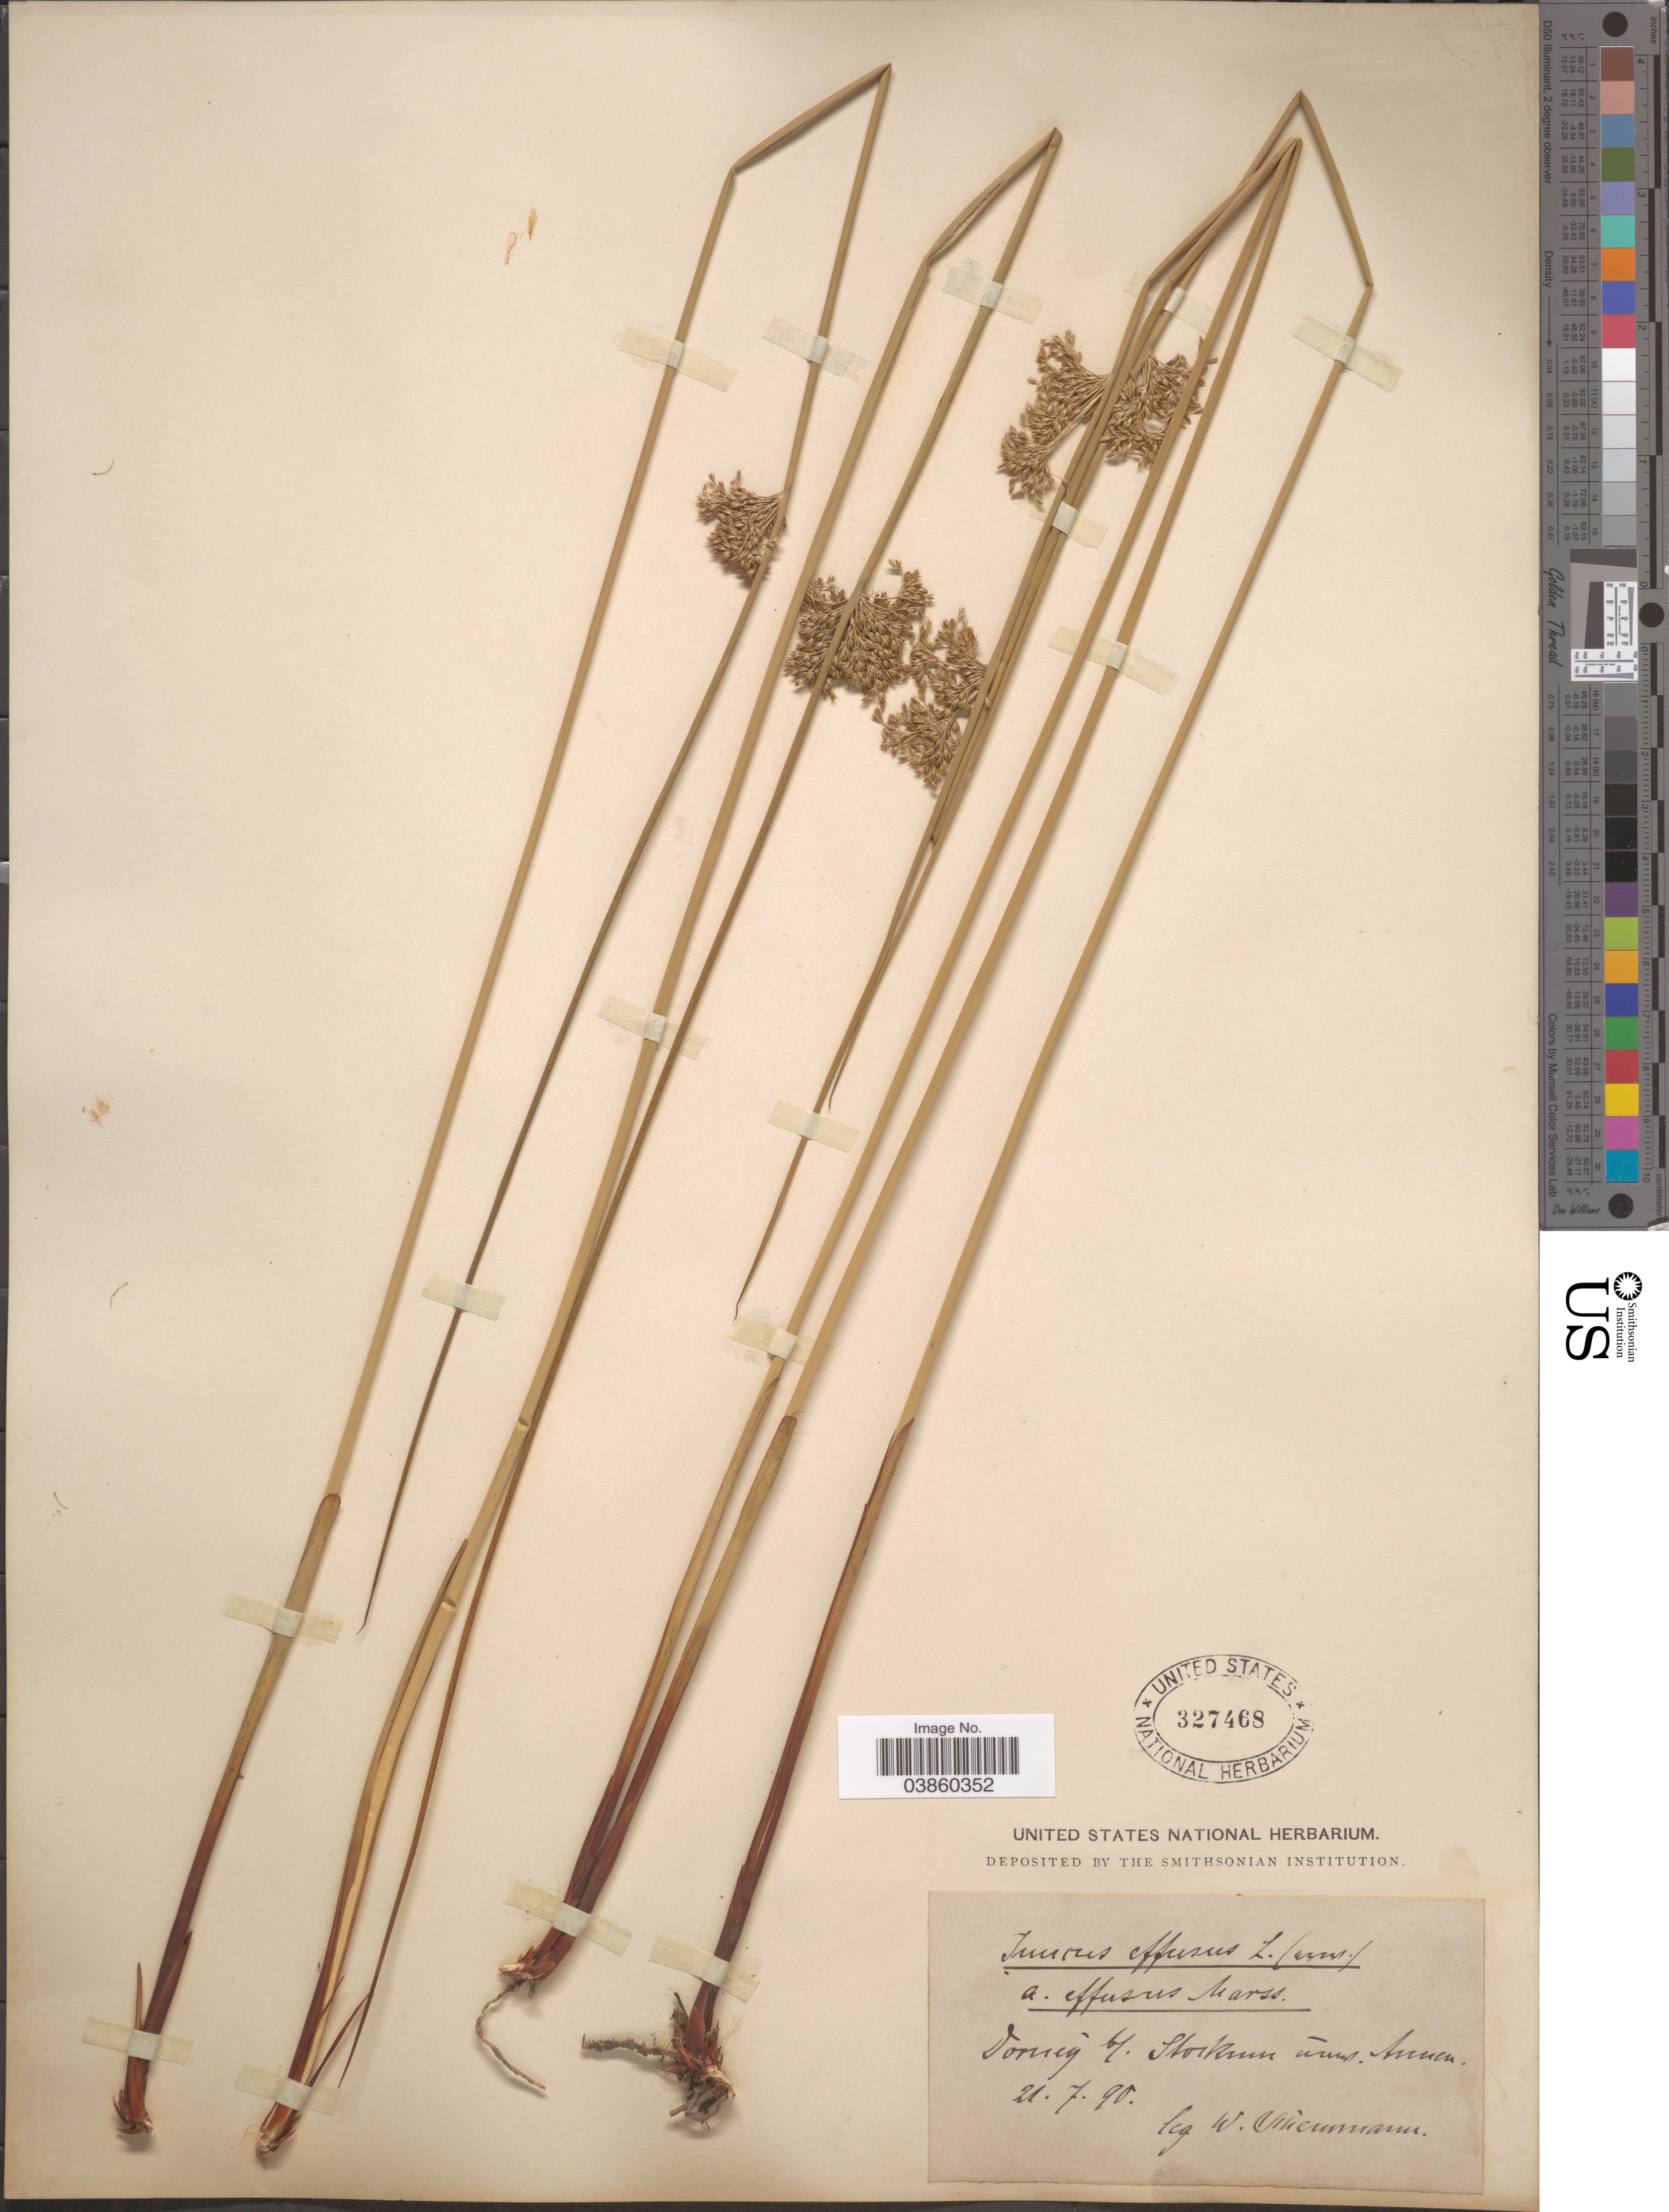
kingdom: Plantae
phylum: Tracheophyta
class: Liliopsida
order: Poales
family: Juncaceae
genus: Juncus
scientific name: Juncus effusus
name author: L.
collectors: W. Schemmann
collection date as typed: Transcribed d/m/y: 21/7/90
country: Germany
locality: Dorney bf. Stockum [interpreted] aux [interpreted] Annen.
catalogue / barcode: US 327468